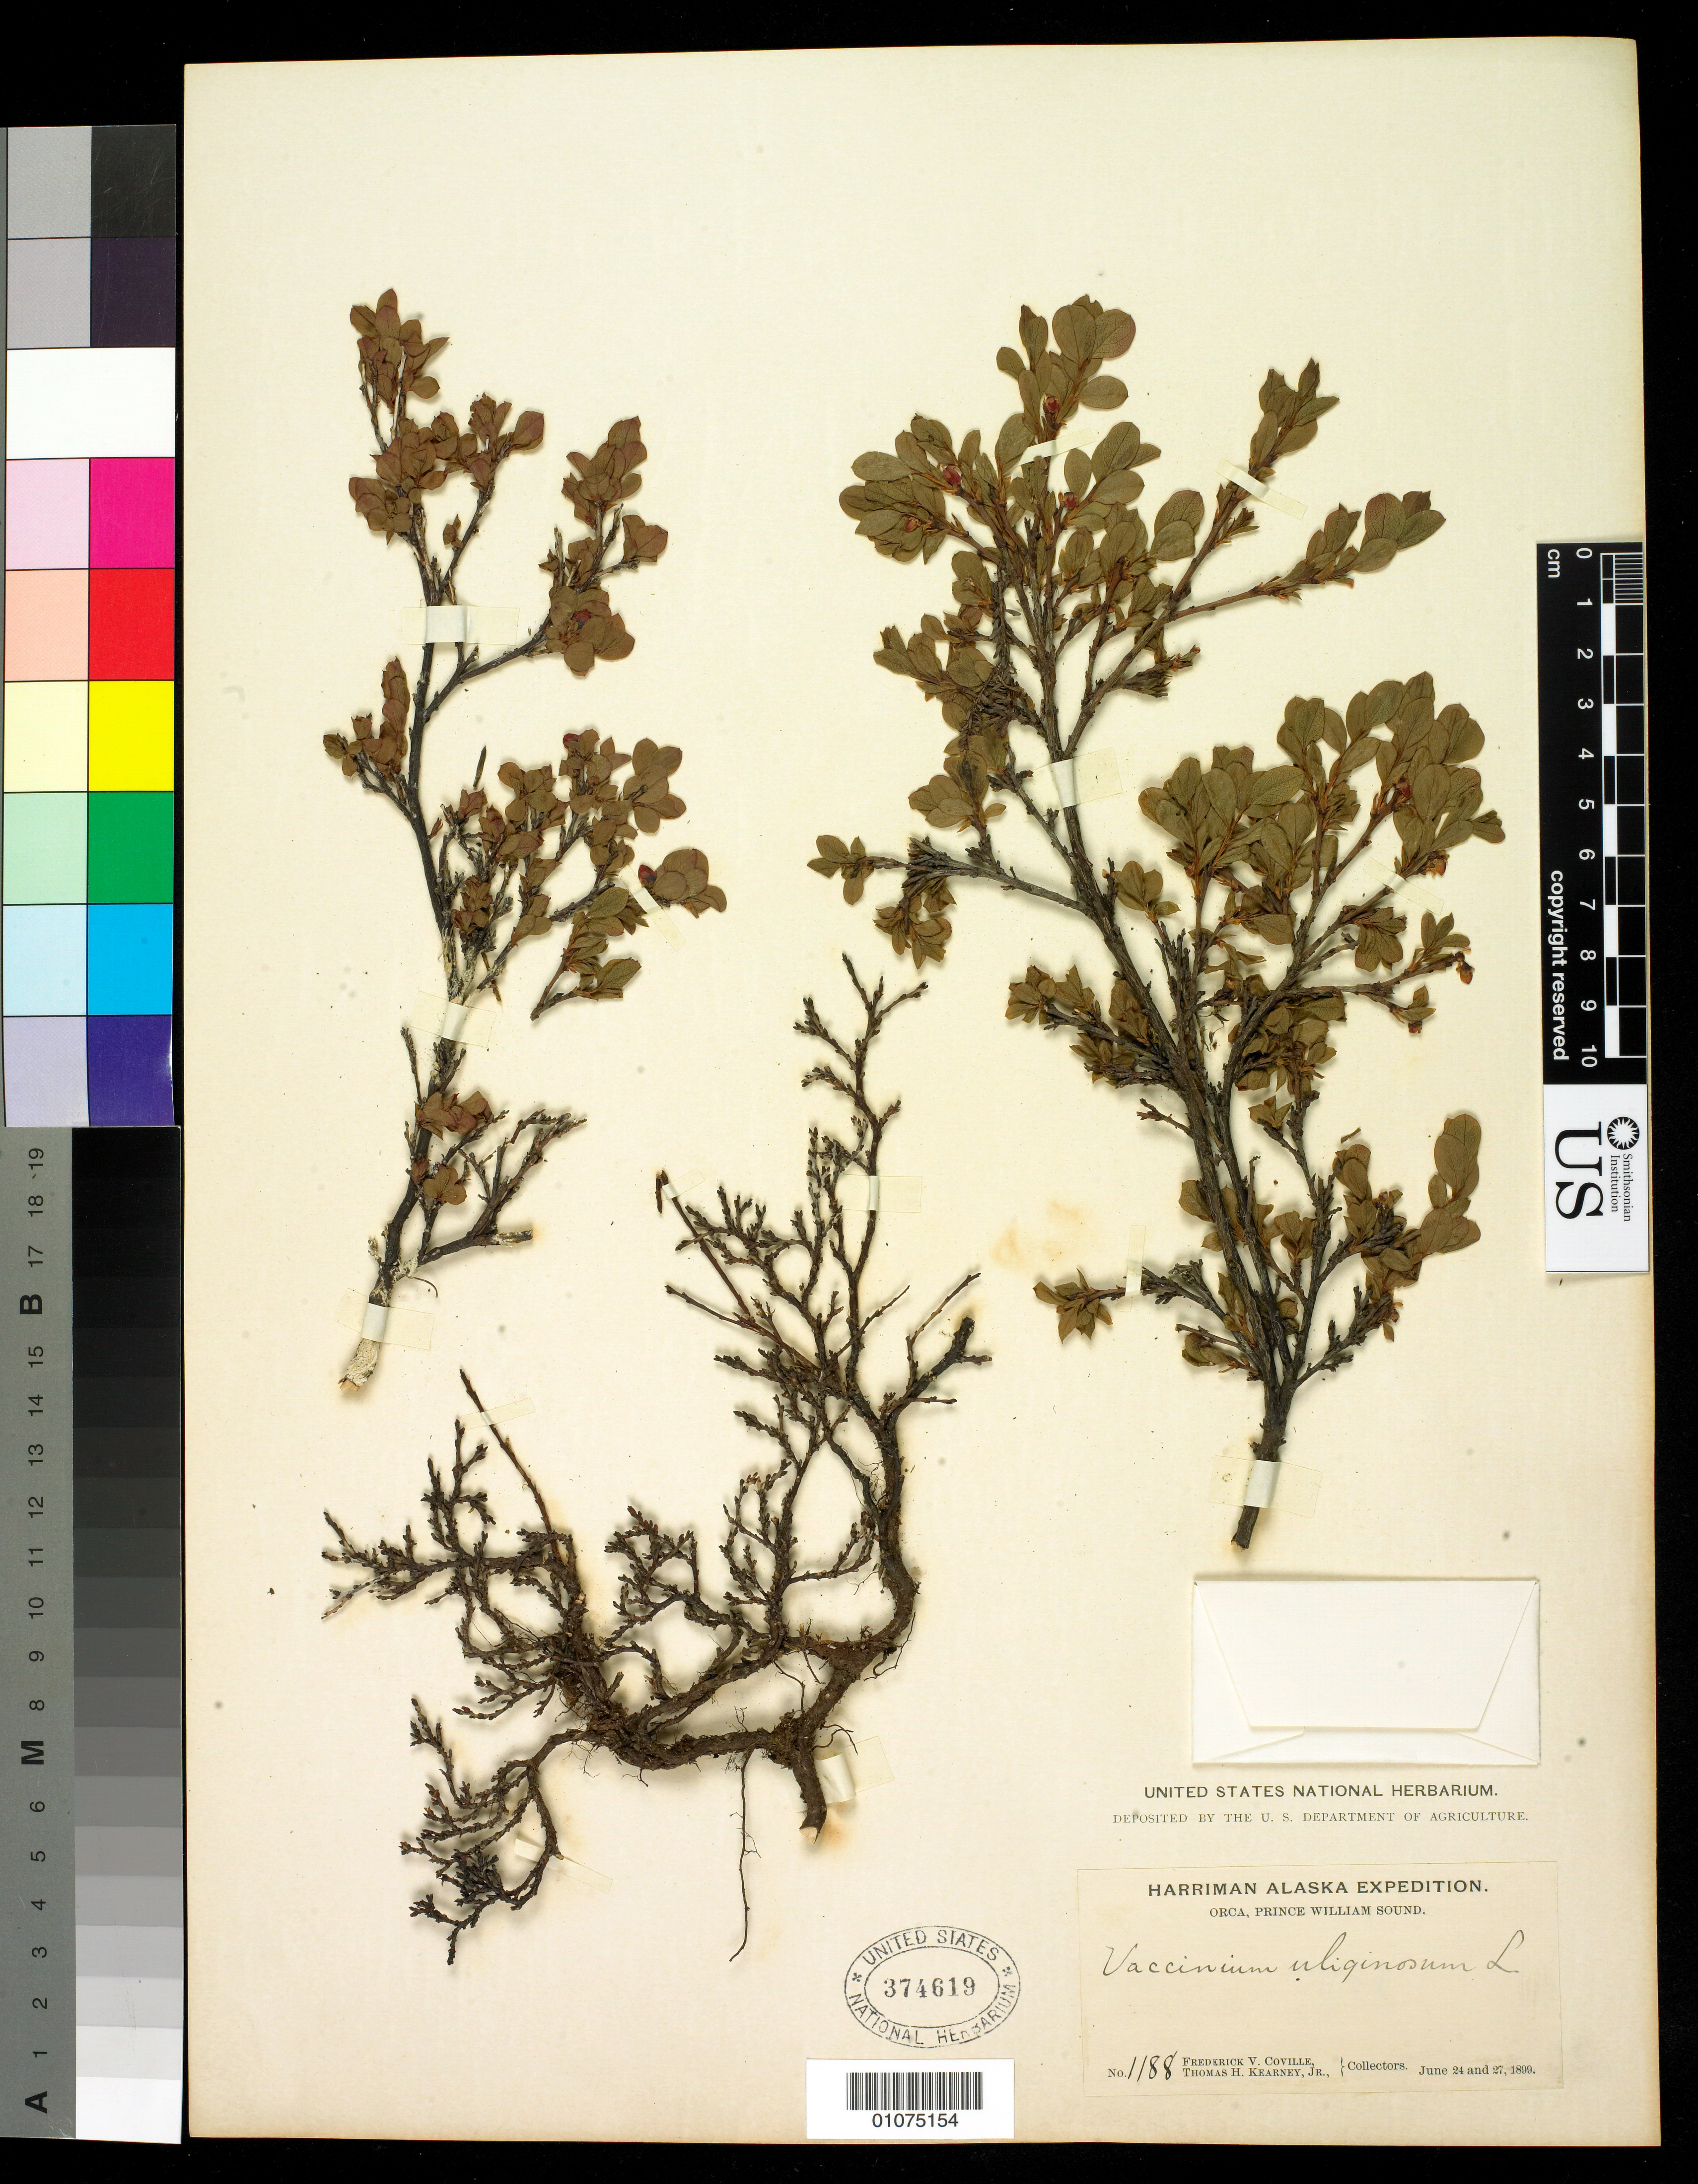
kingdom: Plantae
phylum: Tracheophyta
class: Magnoliopsida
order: Ericales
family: Ericaceae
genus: Vaccinium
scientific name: Vaccinium uliginosum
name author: L.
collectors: F. V. Coville & T. H. Kearney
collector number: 1188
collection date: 1899-06-24,1899-06-27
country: United States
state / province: Alaska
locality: Orca, Prince William Sound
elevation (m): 549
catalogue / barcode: US 374619